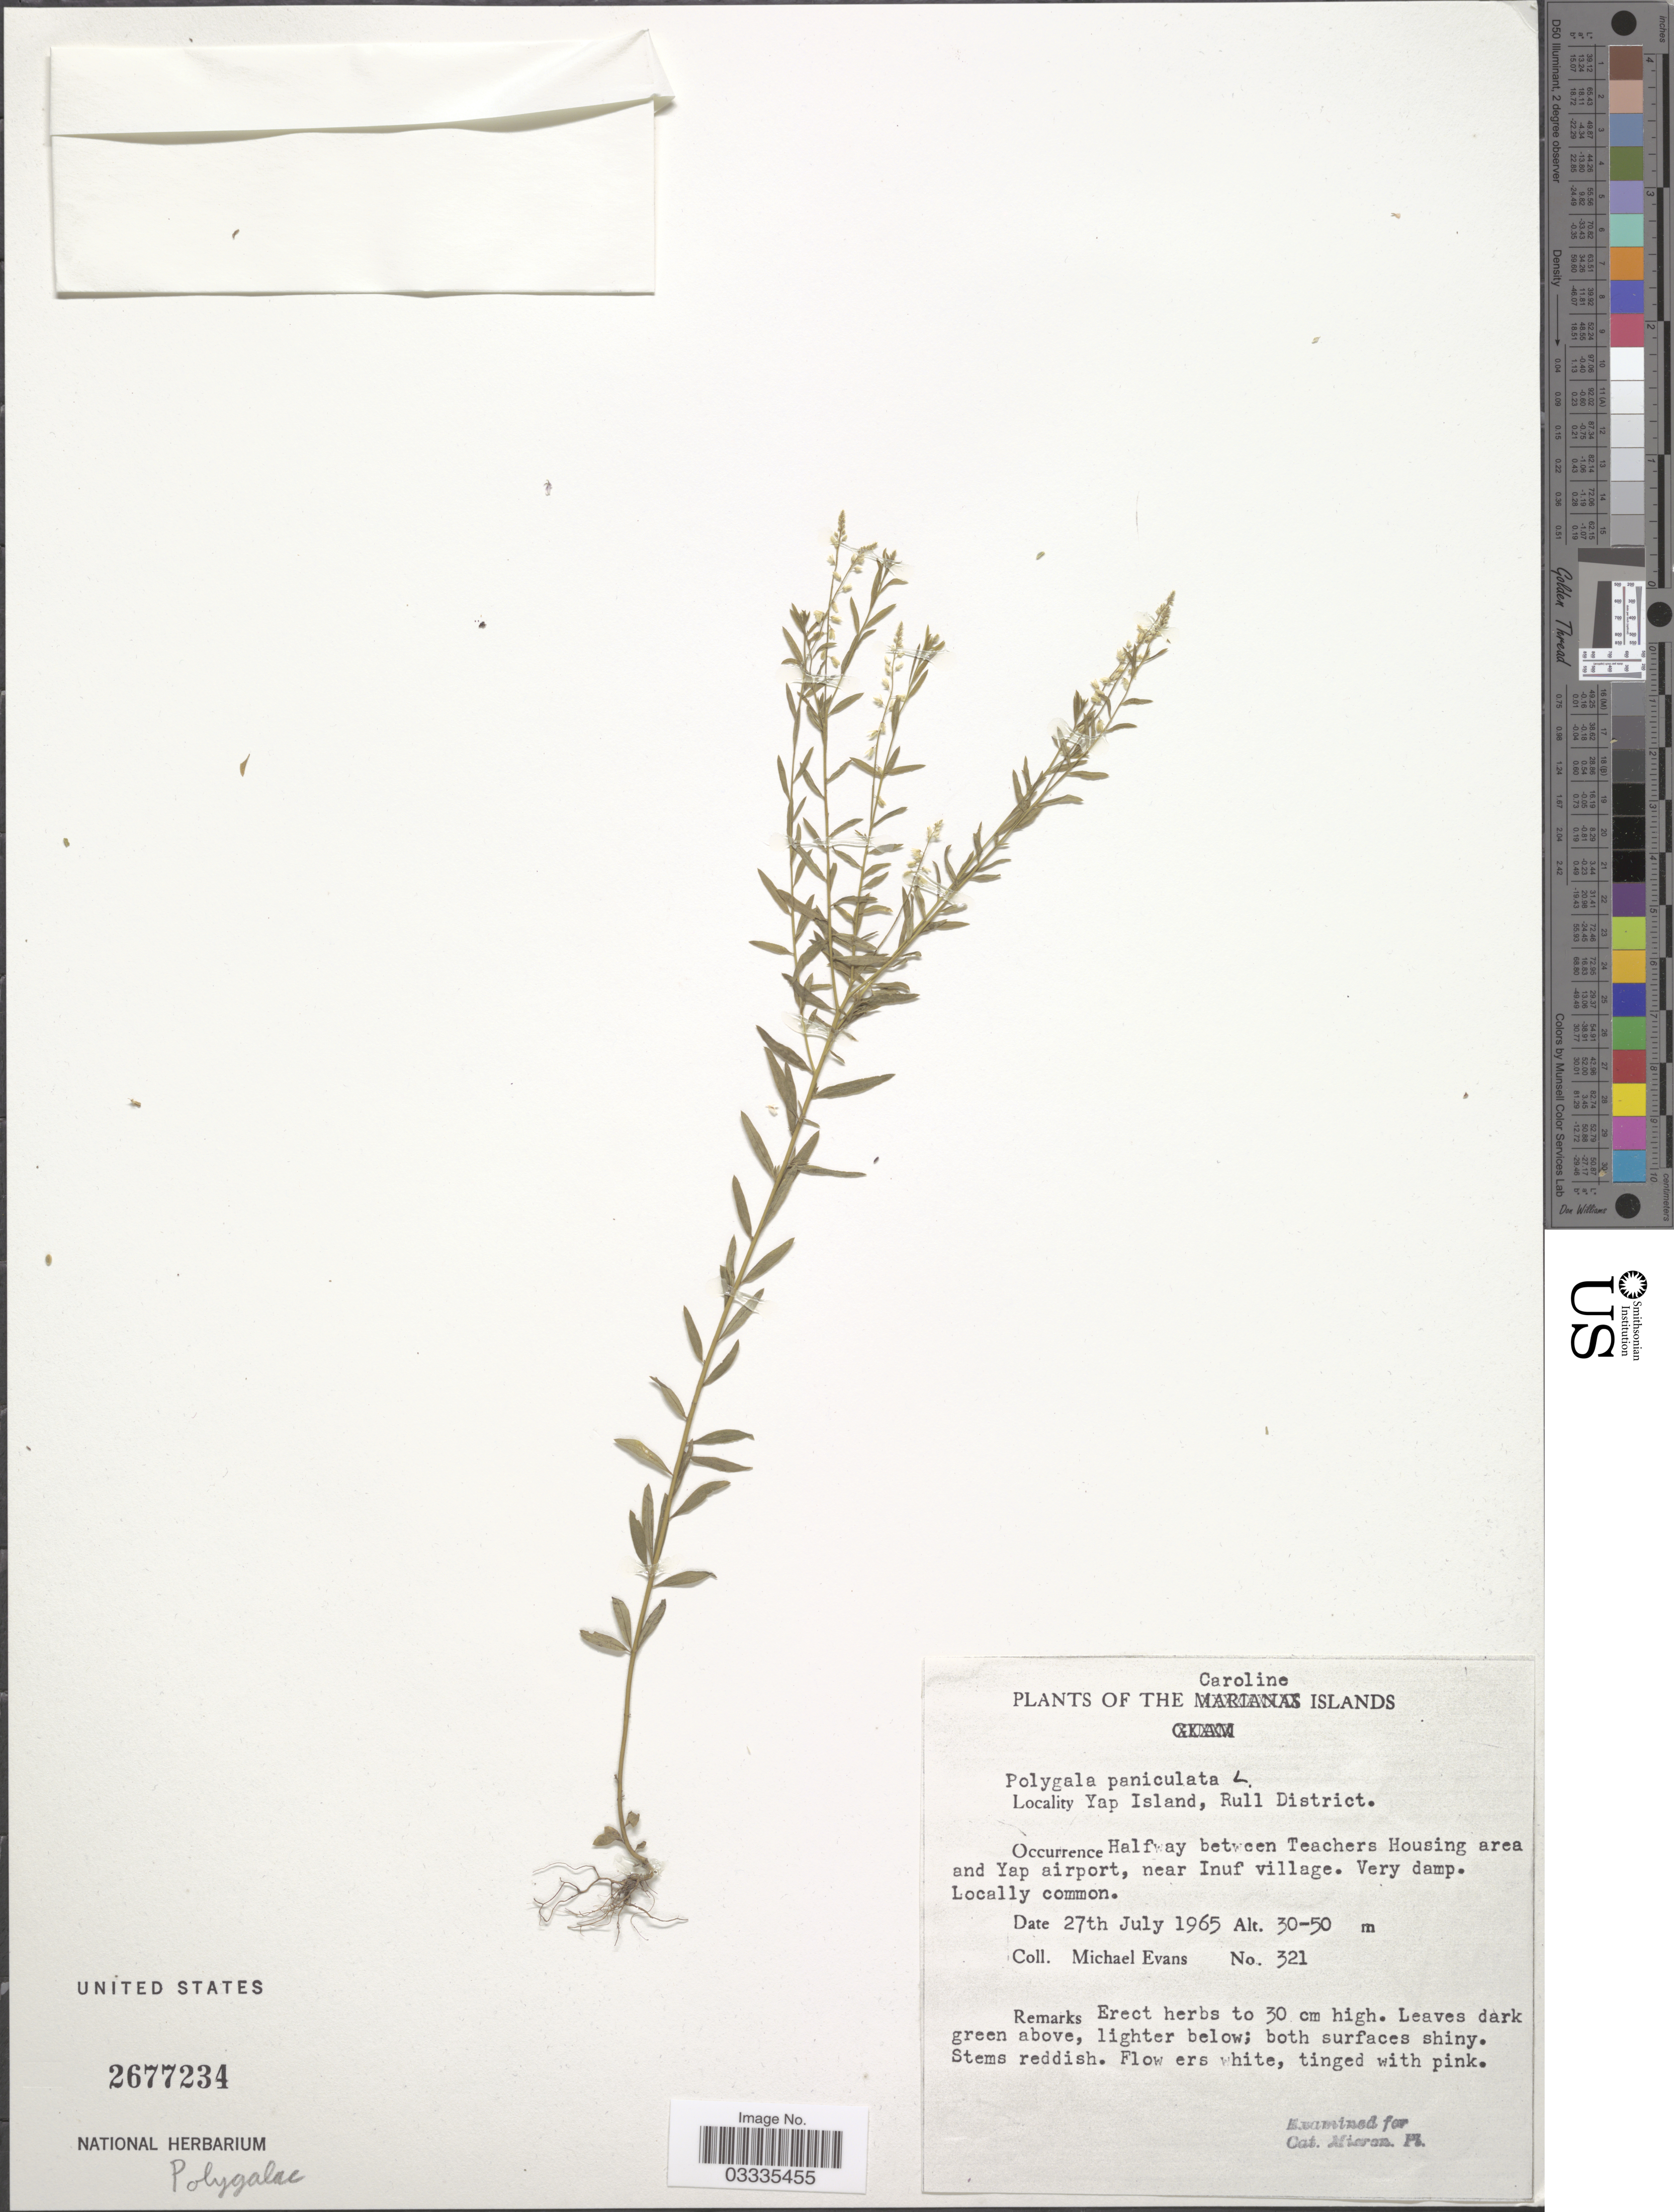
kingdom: Plantae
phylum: Tracheophyta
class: Magnoliopsida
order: Fabales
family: Polygalaceae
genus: Polygala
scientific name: Polygala paniculata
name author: L.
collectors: M. Evans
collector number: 321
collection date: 1965-07-27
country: Micronesia, Federated States of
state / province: Yap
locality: The Caroline Islands. Yap Island, Rull District. Halfway between Teachers Housing area and Yap airport, near Inuf village.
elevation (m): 30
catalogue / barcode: US 2677234